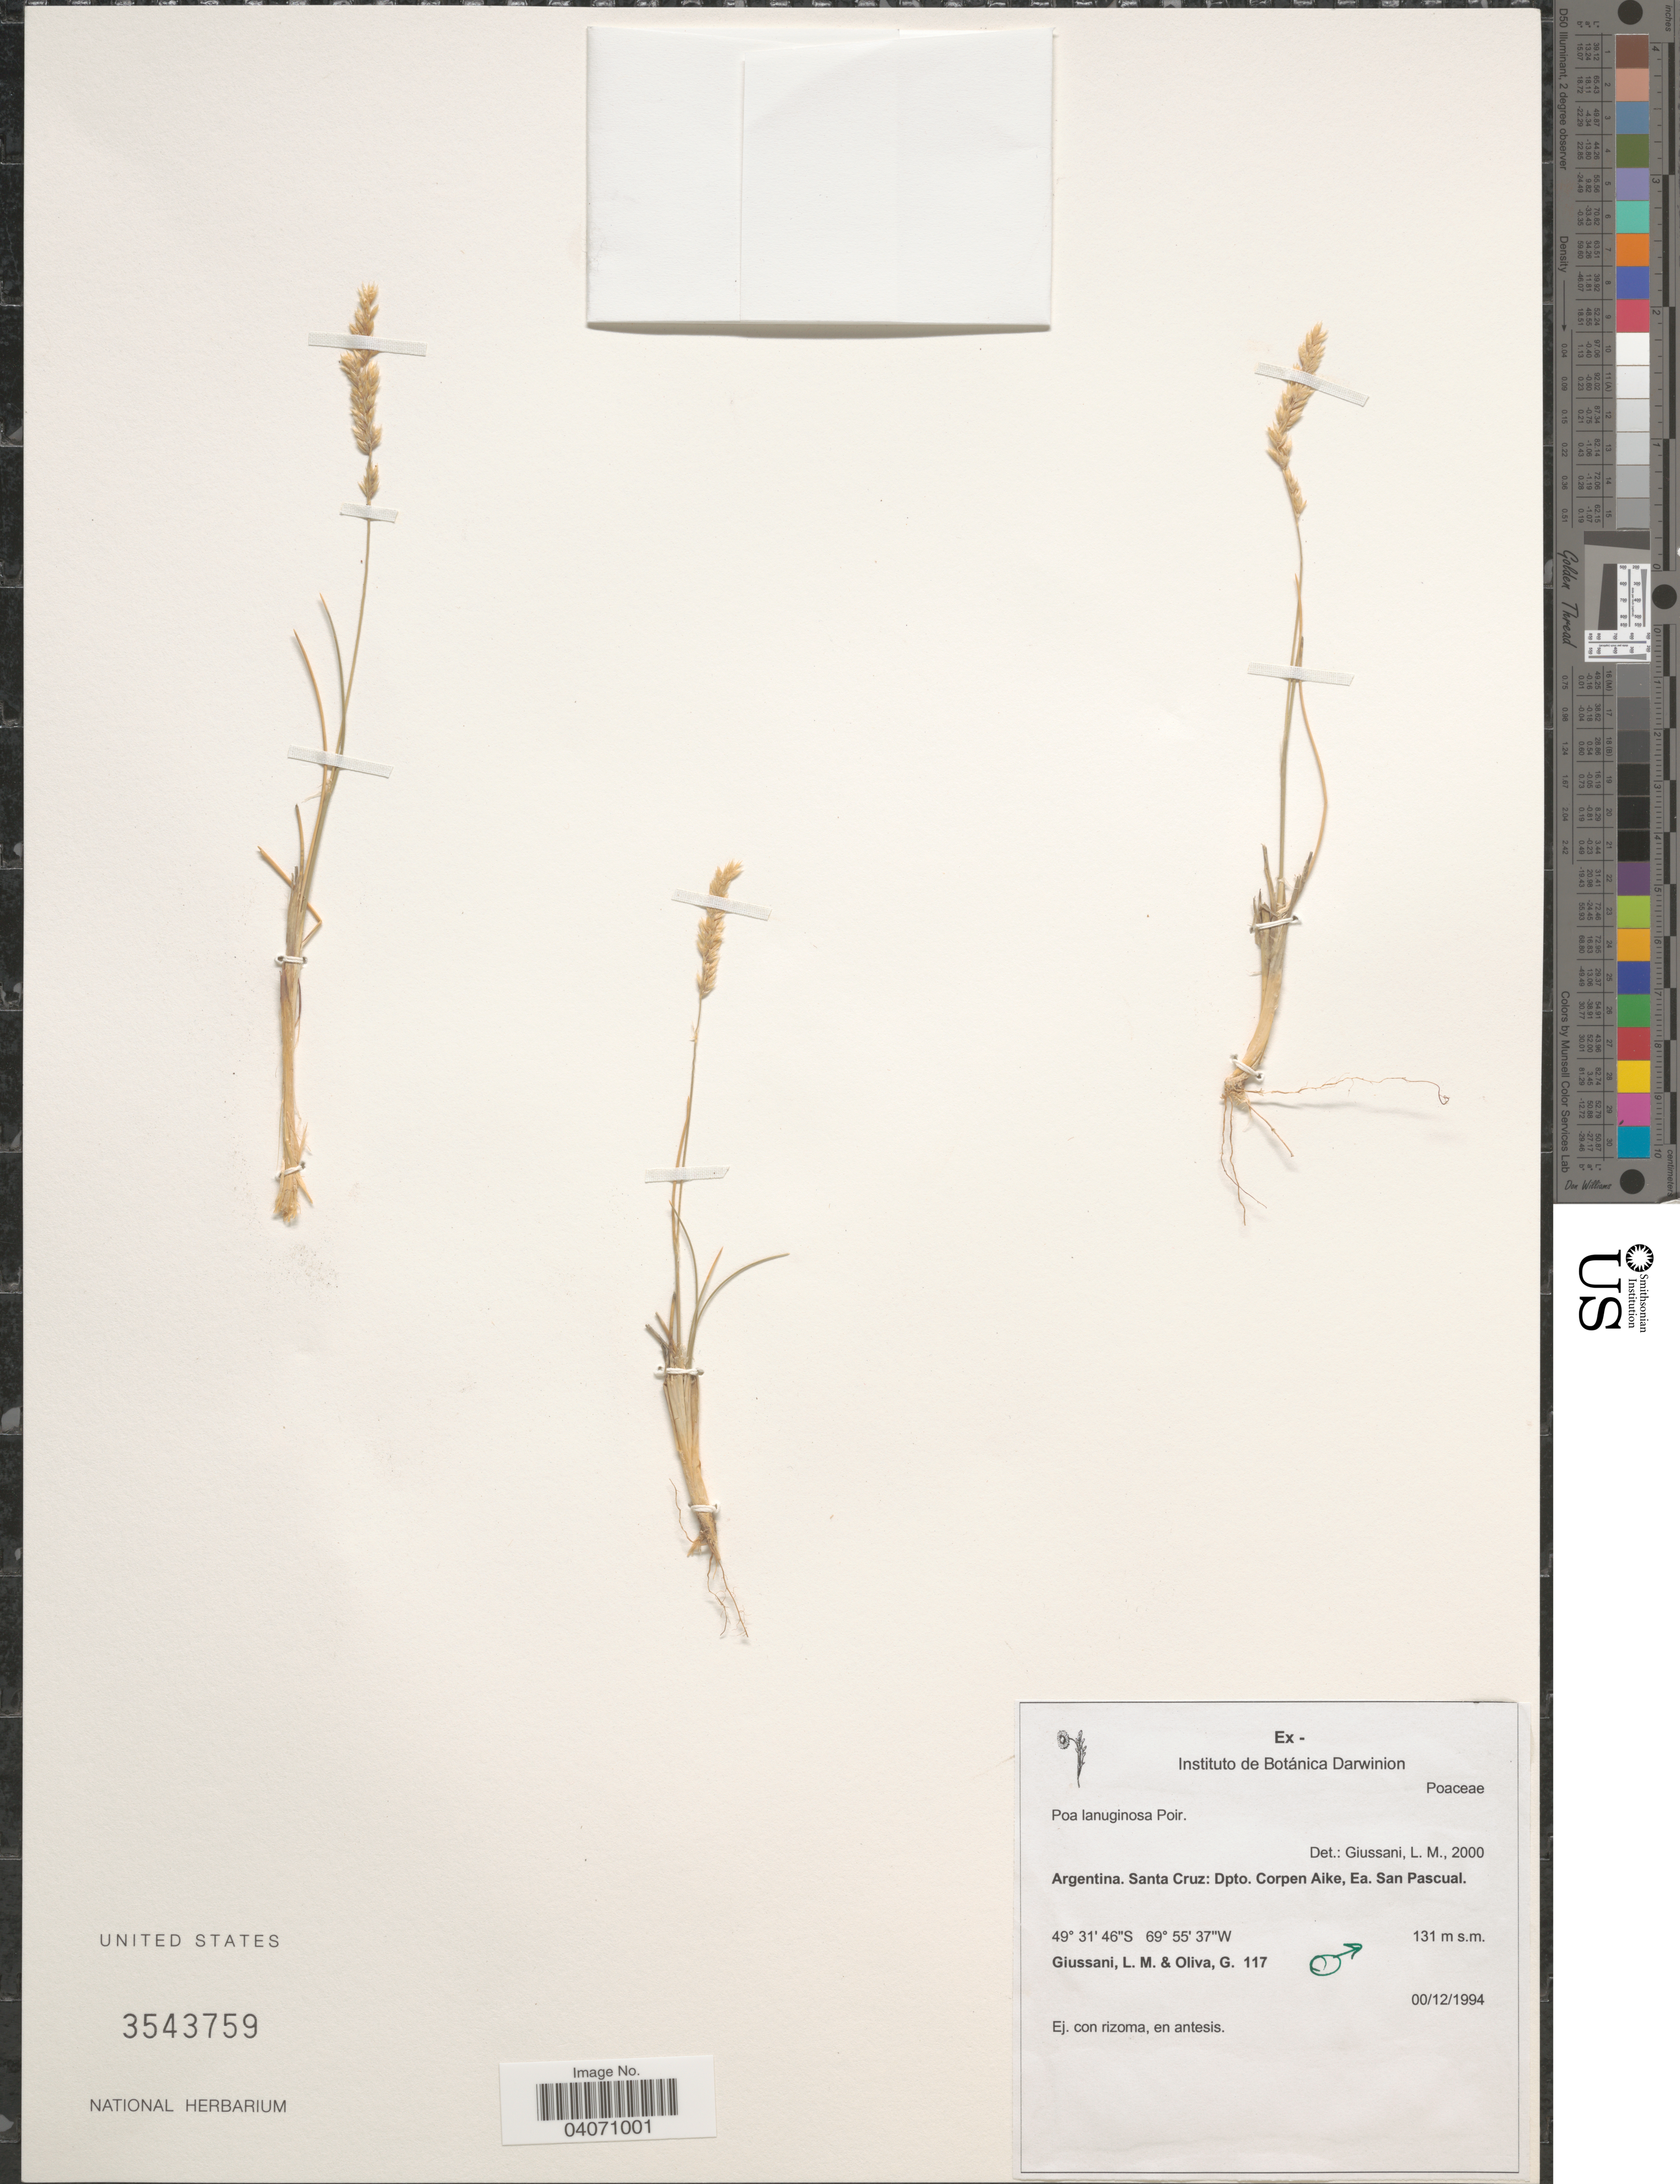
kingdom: Plantae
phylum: Tracheophyta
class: Liliopsida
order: Poales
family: Poaceae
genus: Poa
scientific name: Poa lanuginosa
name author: Poir.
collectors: L. Giussani & G. Oliva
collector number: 117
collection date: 1994-12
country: Argentina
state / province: Santa Cruz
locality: Dpto. Corpen Aike, Ea. San Pascual.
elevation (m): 131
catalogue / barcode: US 3543759